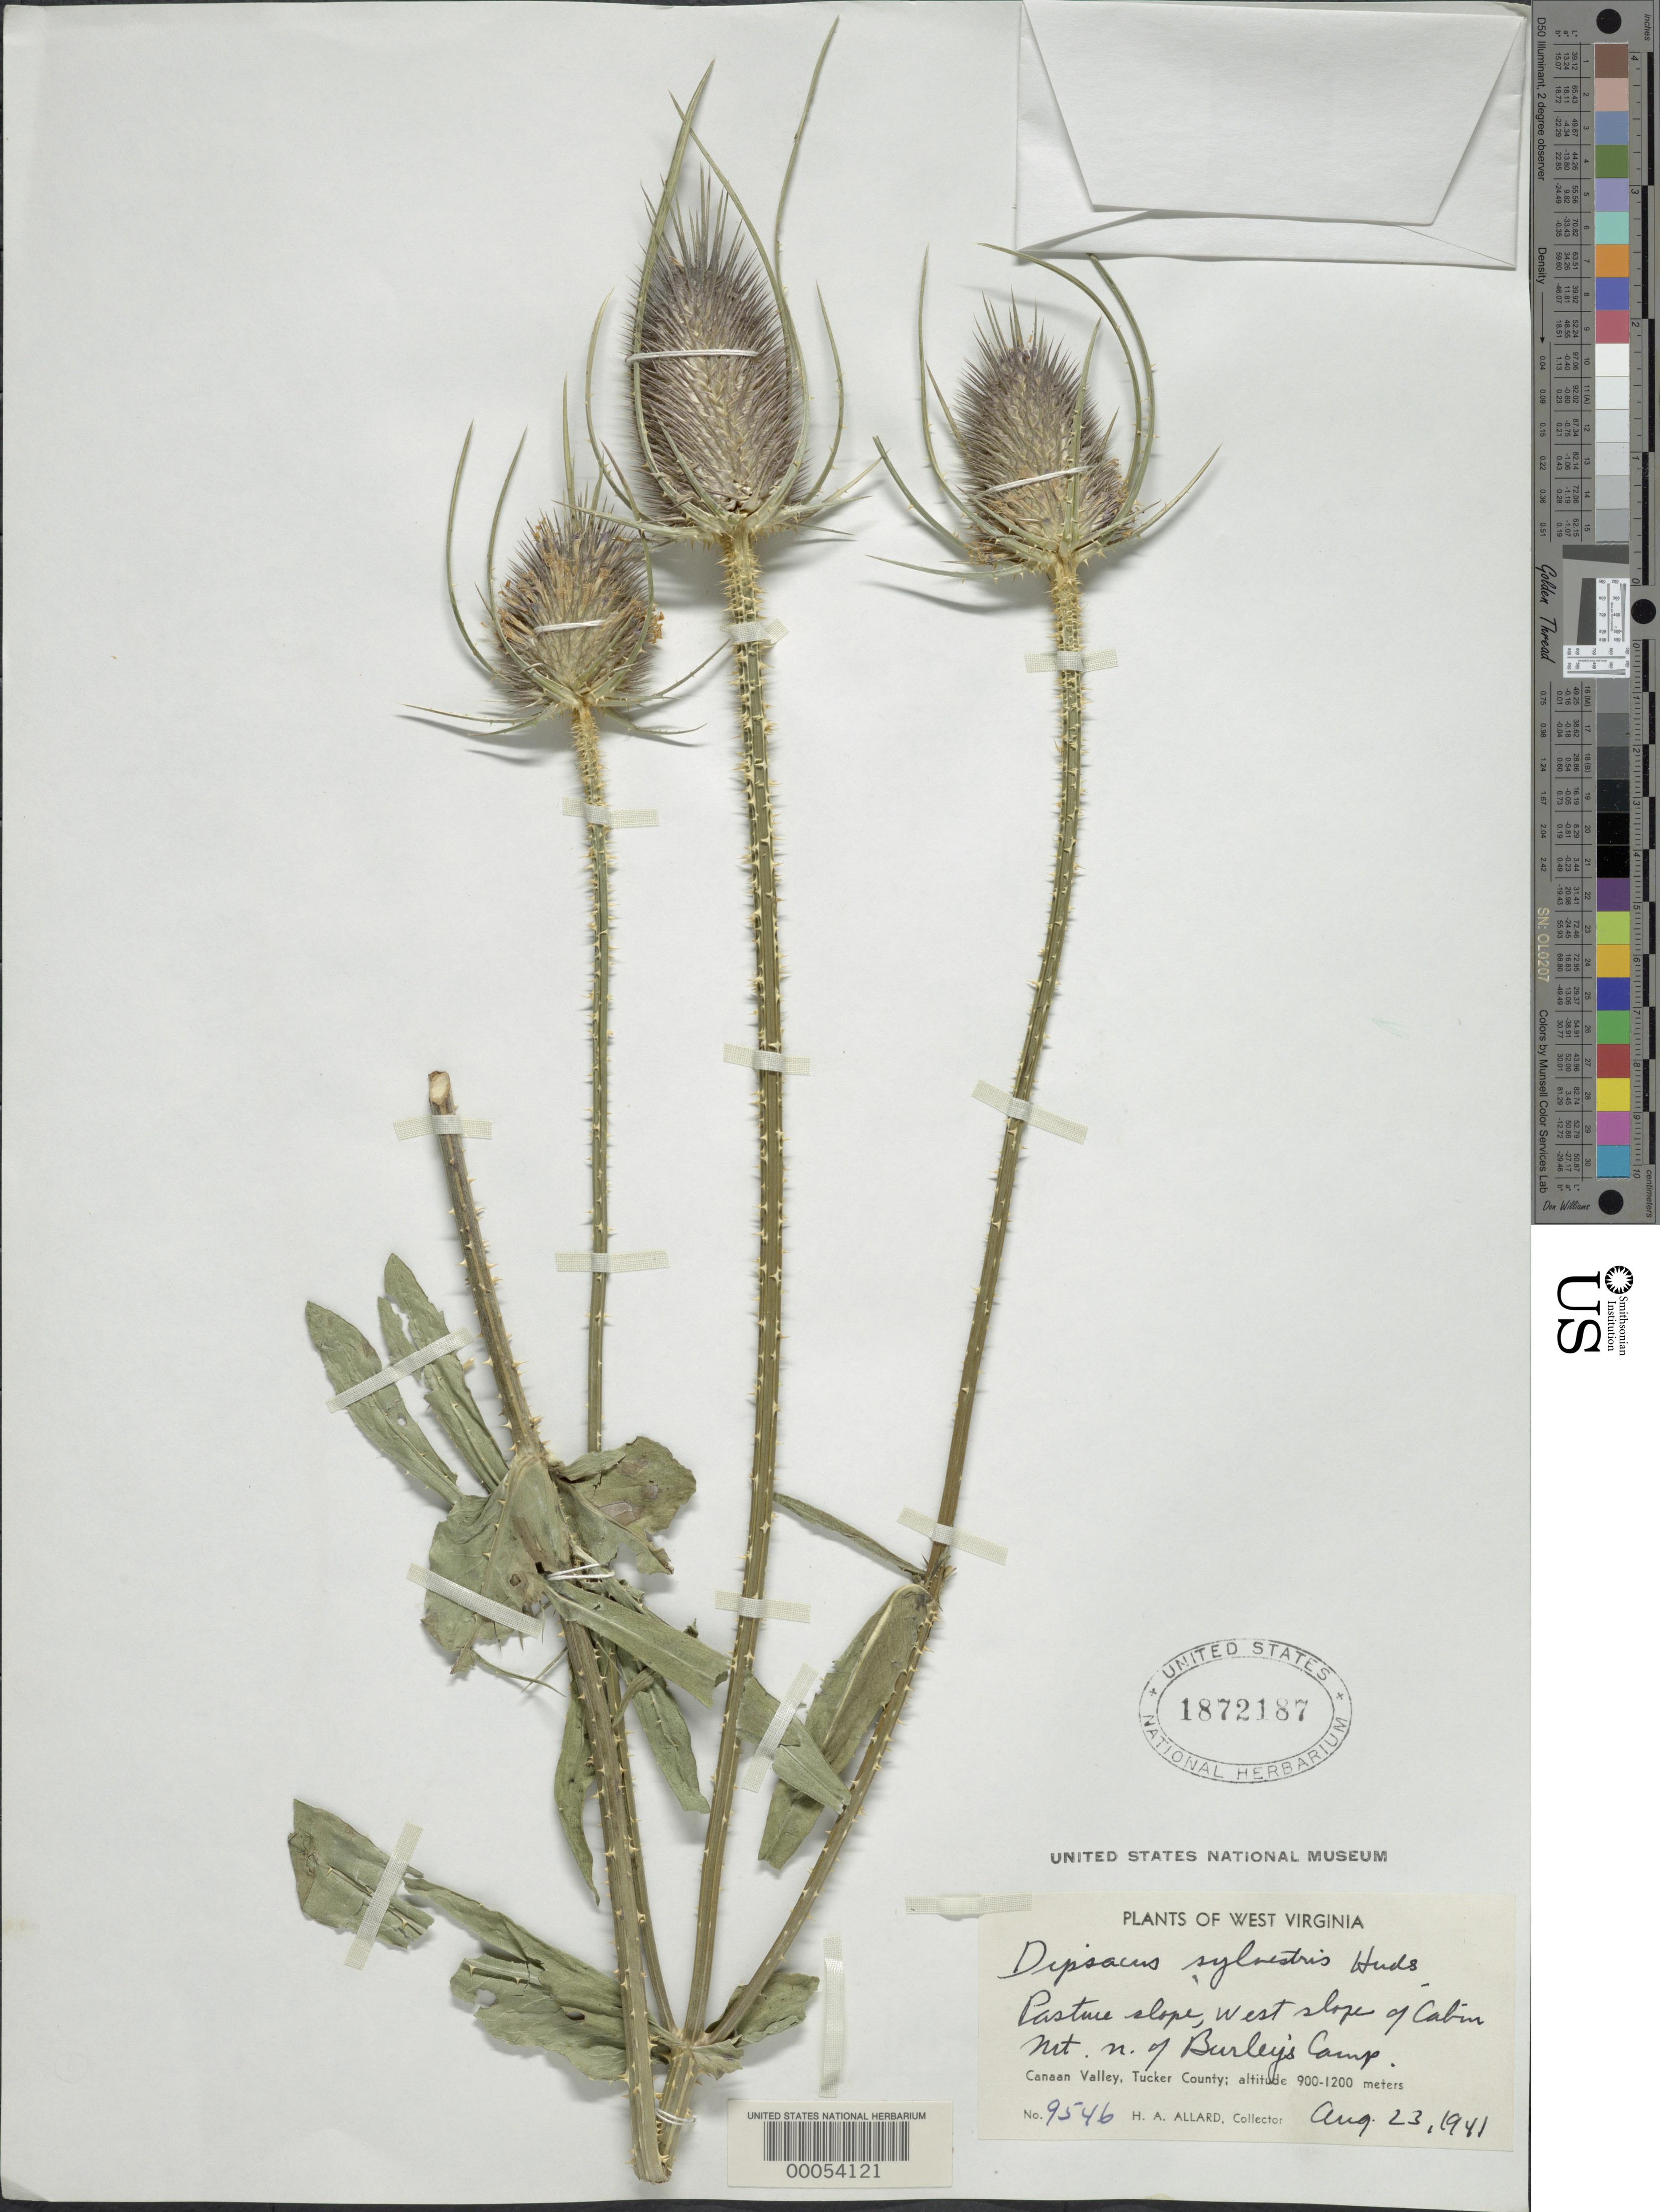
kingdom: Plantae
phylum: Tracheophyta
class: Magnoliopsida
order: Dipsacales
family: Caprifoliaceae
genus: Dipsacus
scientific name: Dipsacus sylvestris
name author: Huds.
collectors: H. A. Allard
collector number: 9546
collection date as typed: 23 Aug 1941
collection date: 1941-08-23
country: United States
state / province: West Virginia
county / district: Tucker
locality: Canaan Valley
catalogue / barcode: US 1872187